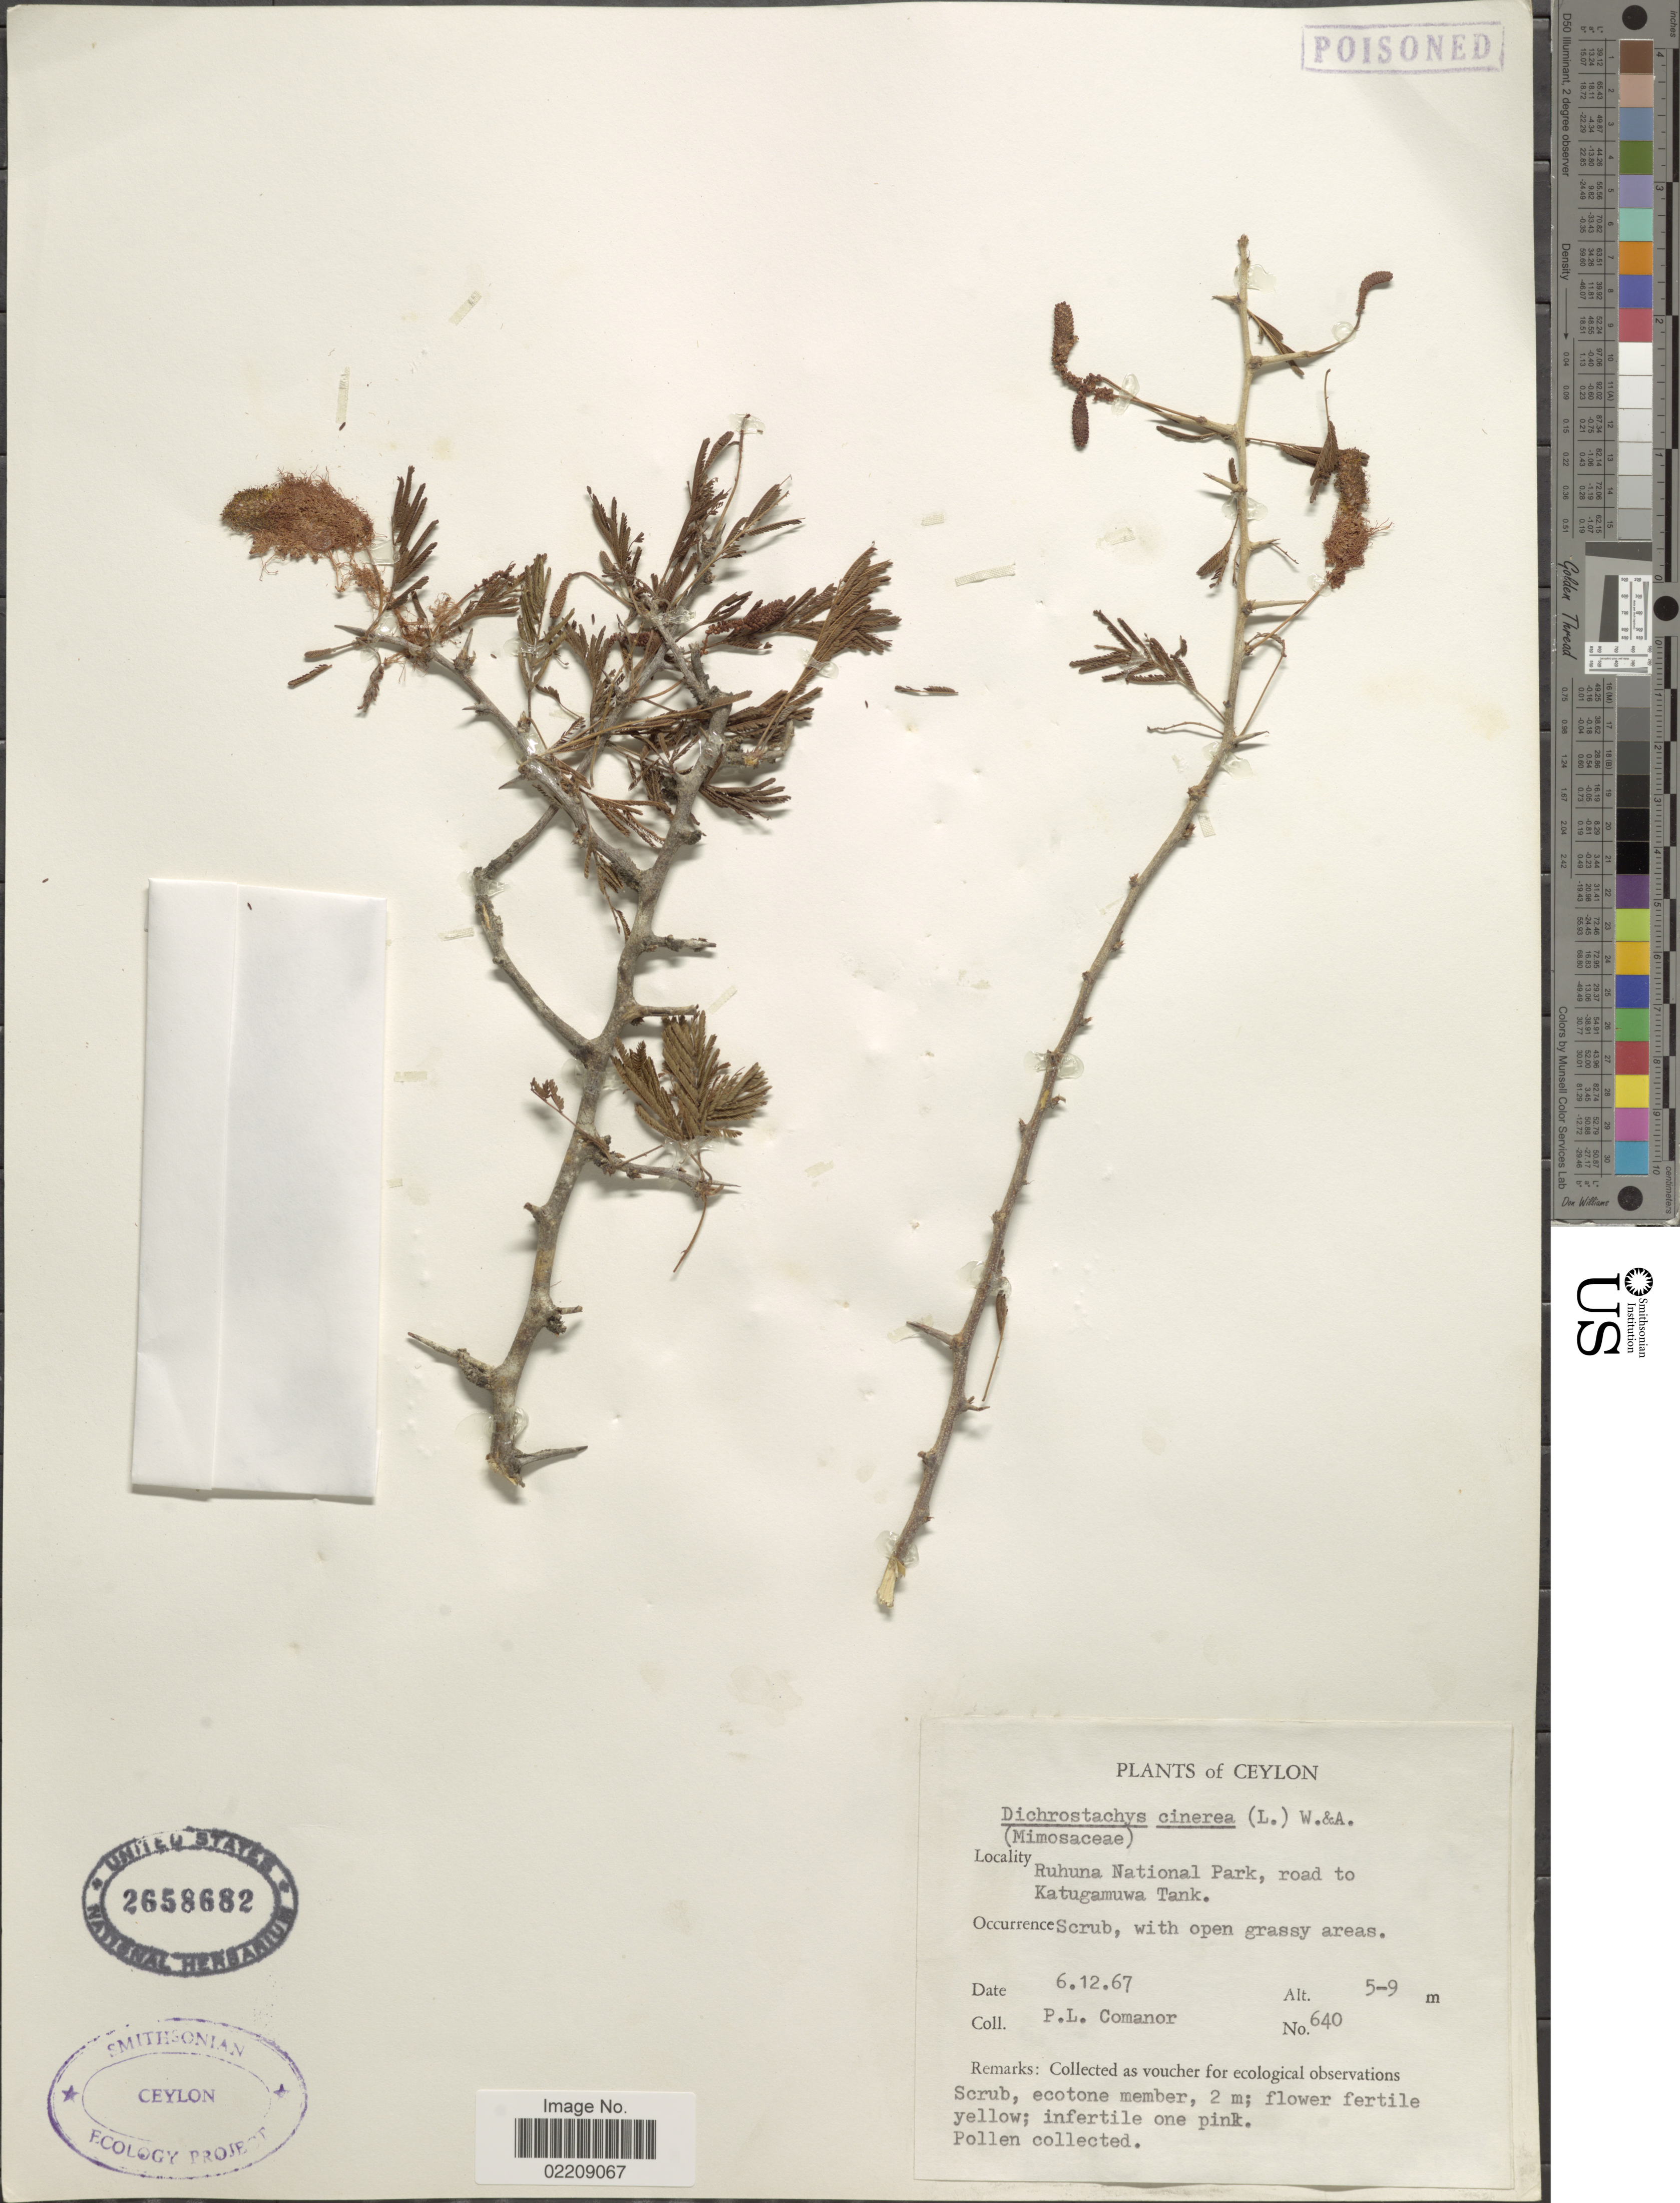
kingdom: Plantae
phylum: Tracheophyta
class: Magnoliopsida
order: Fabales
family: Fabaceae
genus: Dichrostachys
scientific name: Dichrostachys cinerea R. Vig., nom. illeg.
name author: R. Vig.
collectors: P. Comanor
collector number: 640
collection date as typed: Transcribed d/m/y: 6/12/67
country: Sri Lanka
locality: Ceylon, Rhunua National Park, road to Katugamuwa Tank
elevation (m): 5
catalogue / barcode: US 2658682